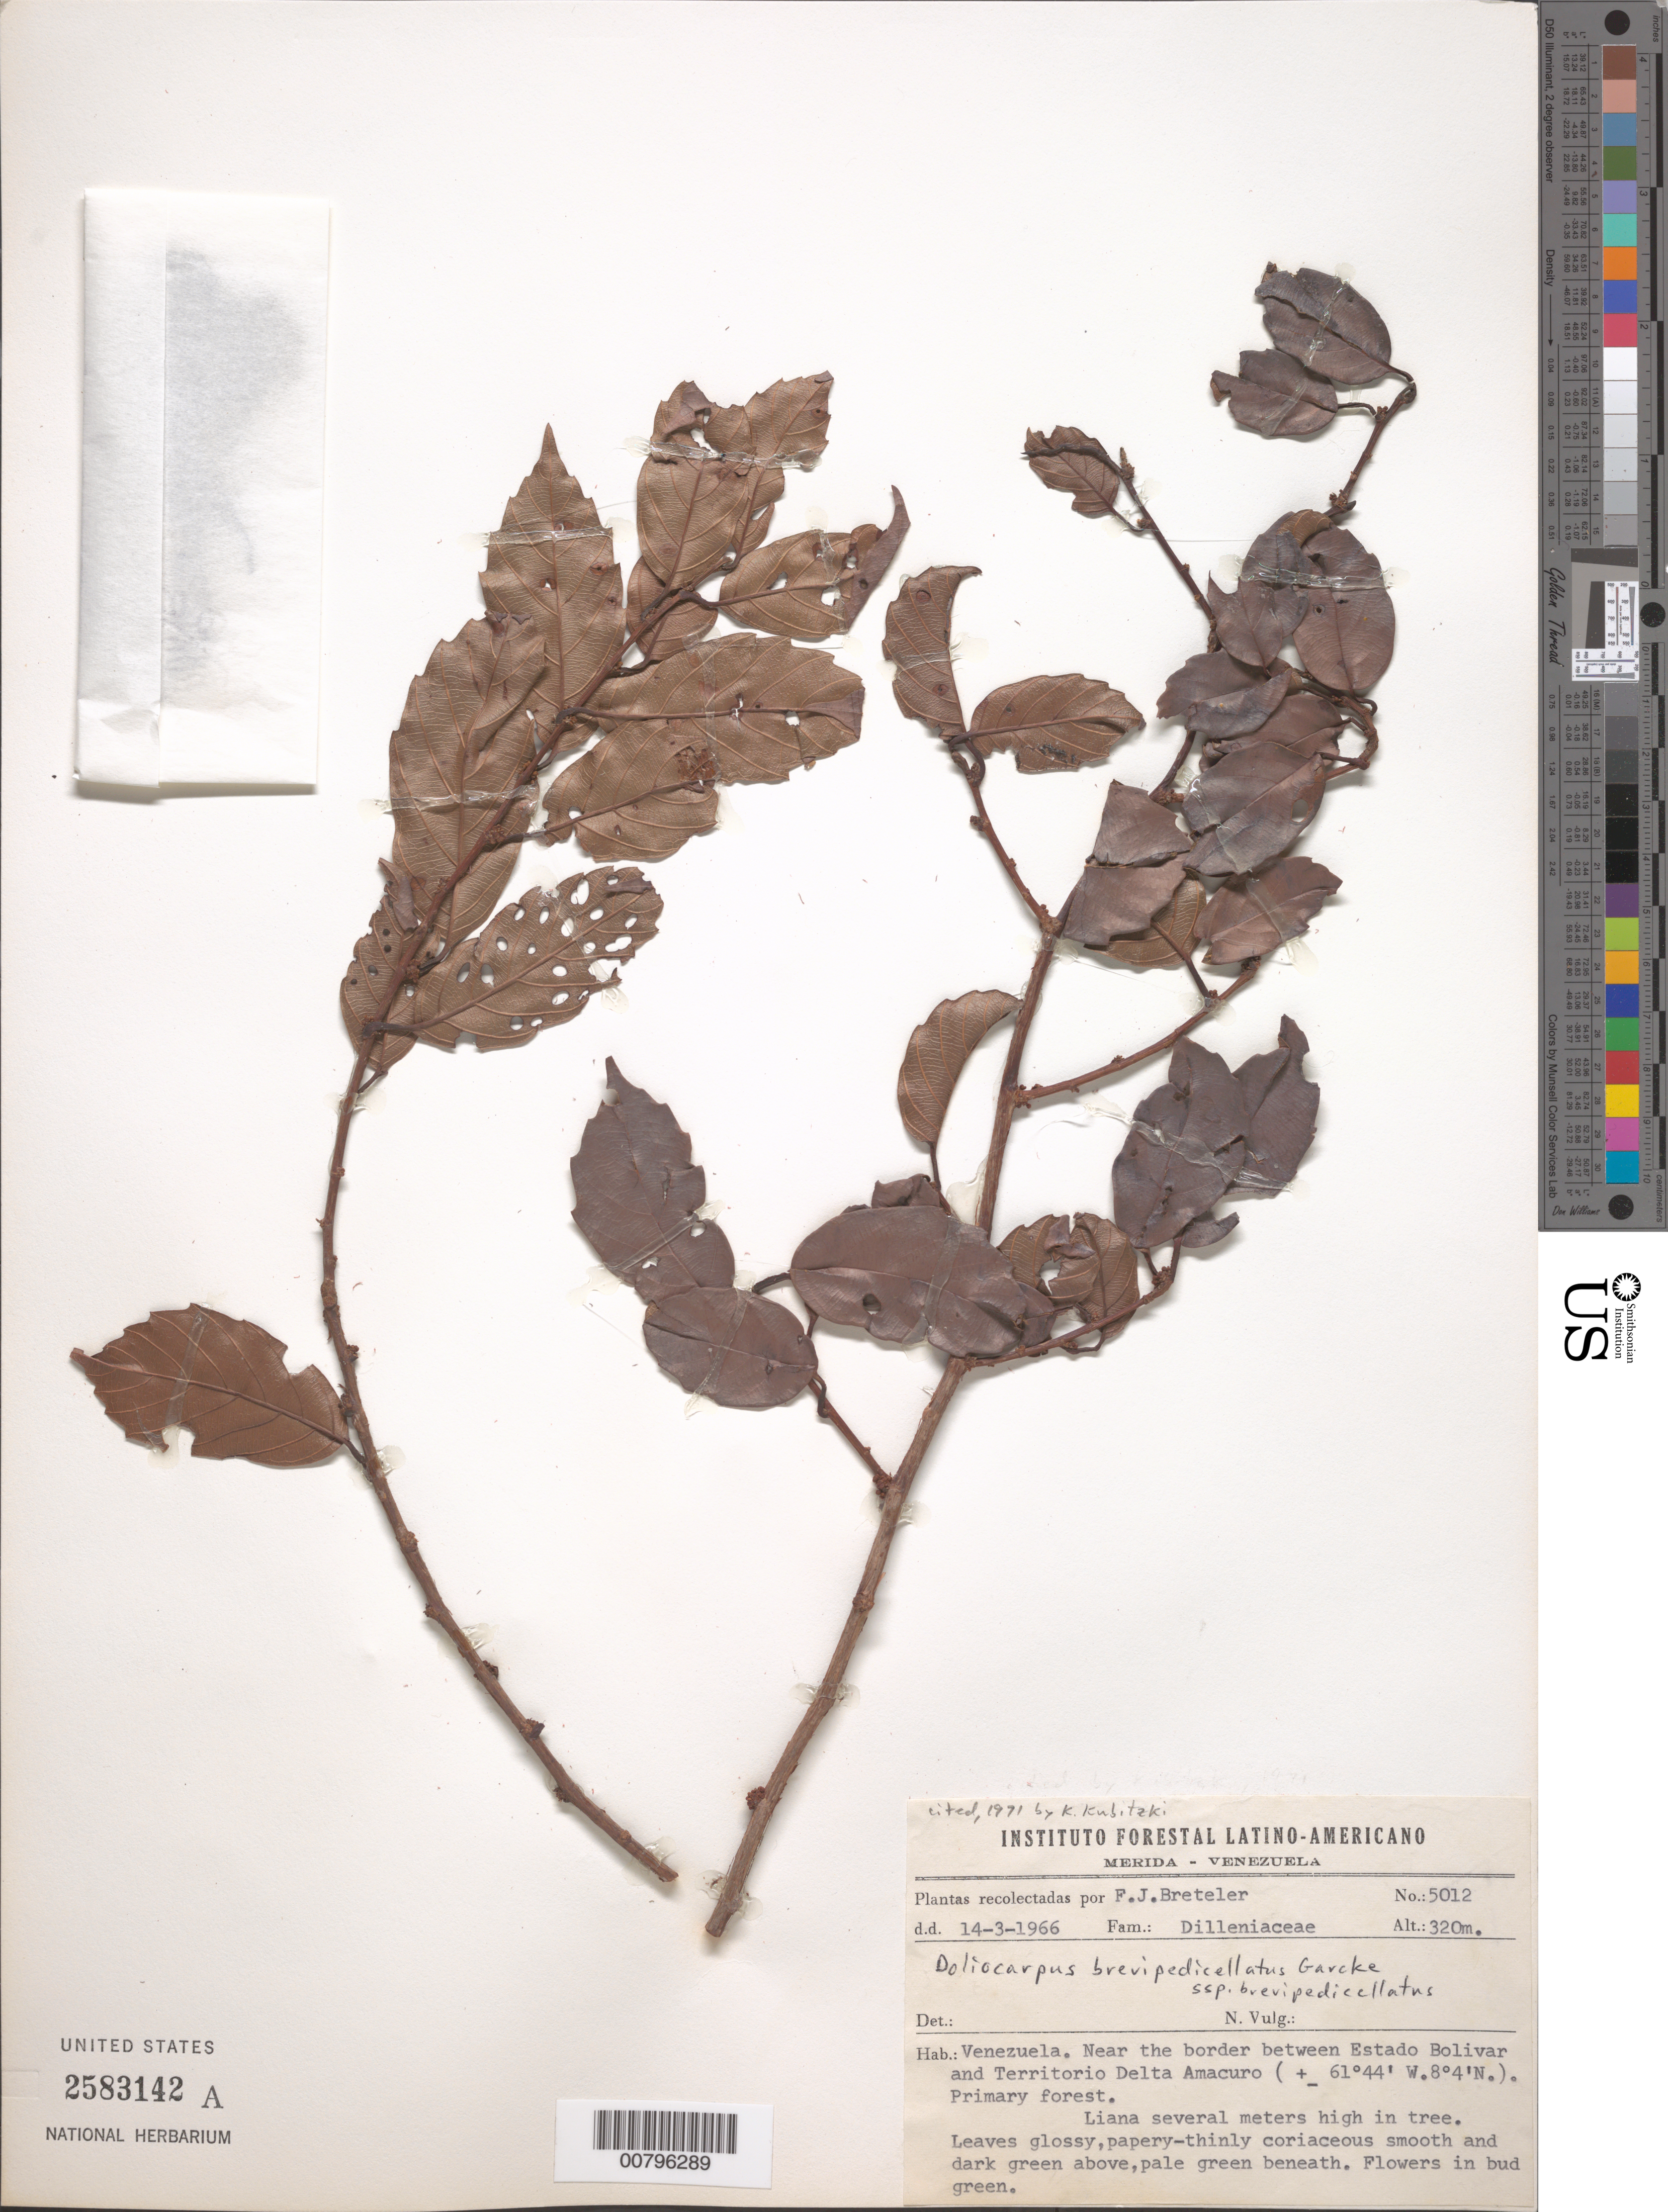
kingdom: Plantae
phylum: Tracheophyta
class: Magnoliopsida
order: Dilleniales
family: Dilleniaceae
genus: Doliocarpus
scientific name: Doliocarpus brevipedicellatus subsp. brevipedicellatus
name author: Garcke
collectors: F. J. Breteler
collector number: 5012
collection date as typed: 14-Mar-66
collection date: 1966-03-14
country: Venezuela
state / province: Delta Amacuro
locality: Río Grande o Toro, near border between Estado Bolívar and Territorío Delta Amacuro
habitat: Primary forest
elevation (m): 320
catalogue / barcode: US 2583142A